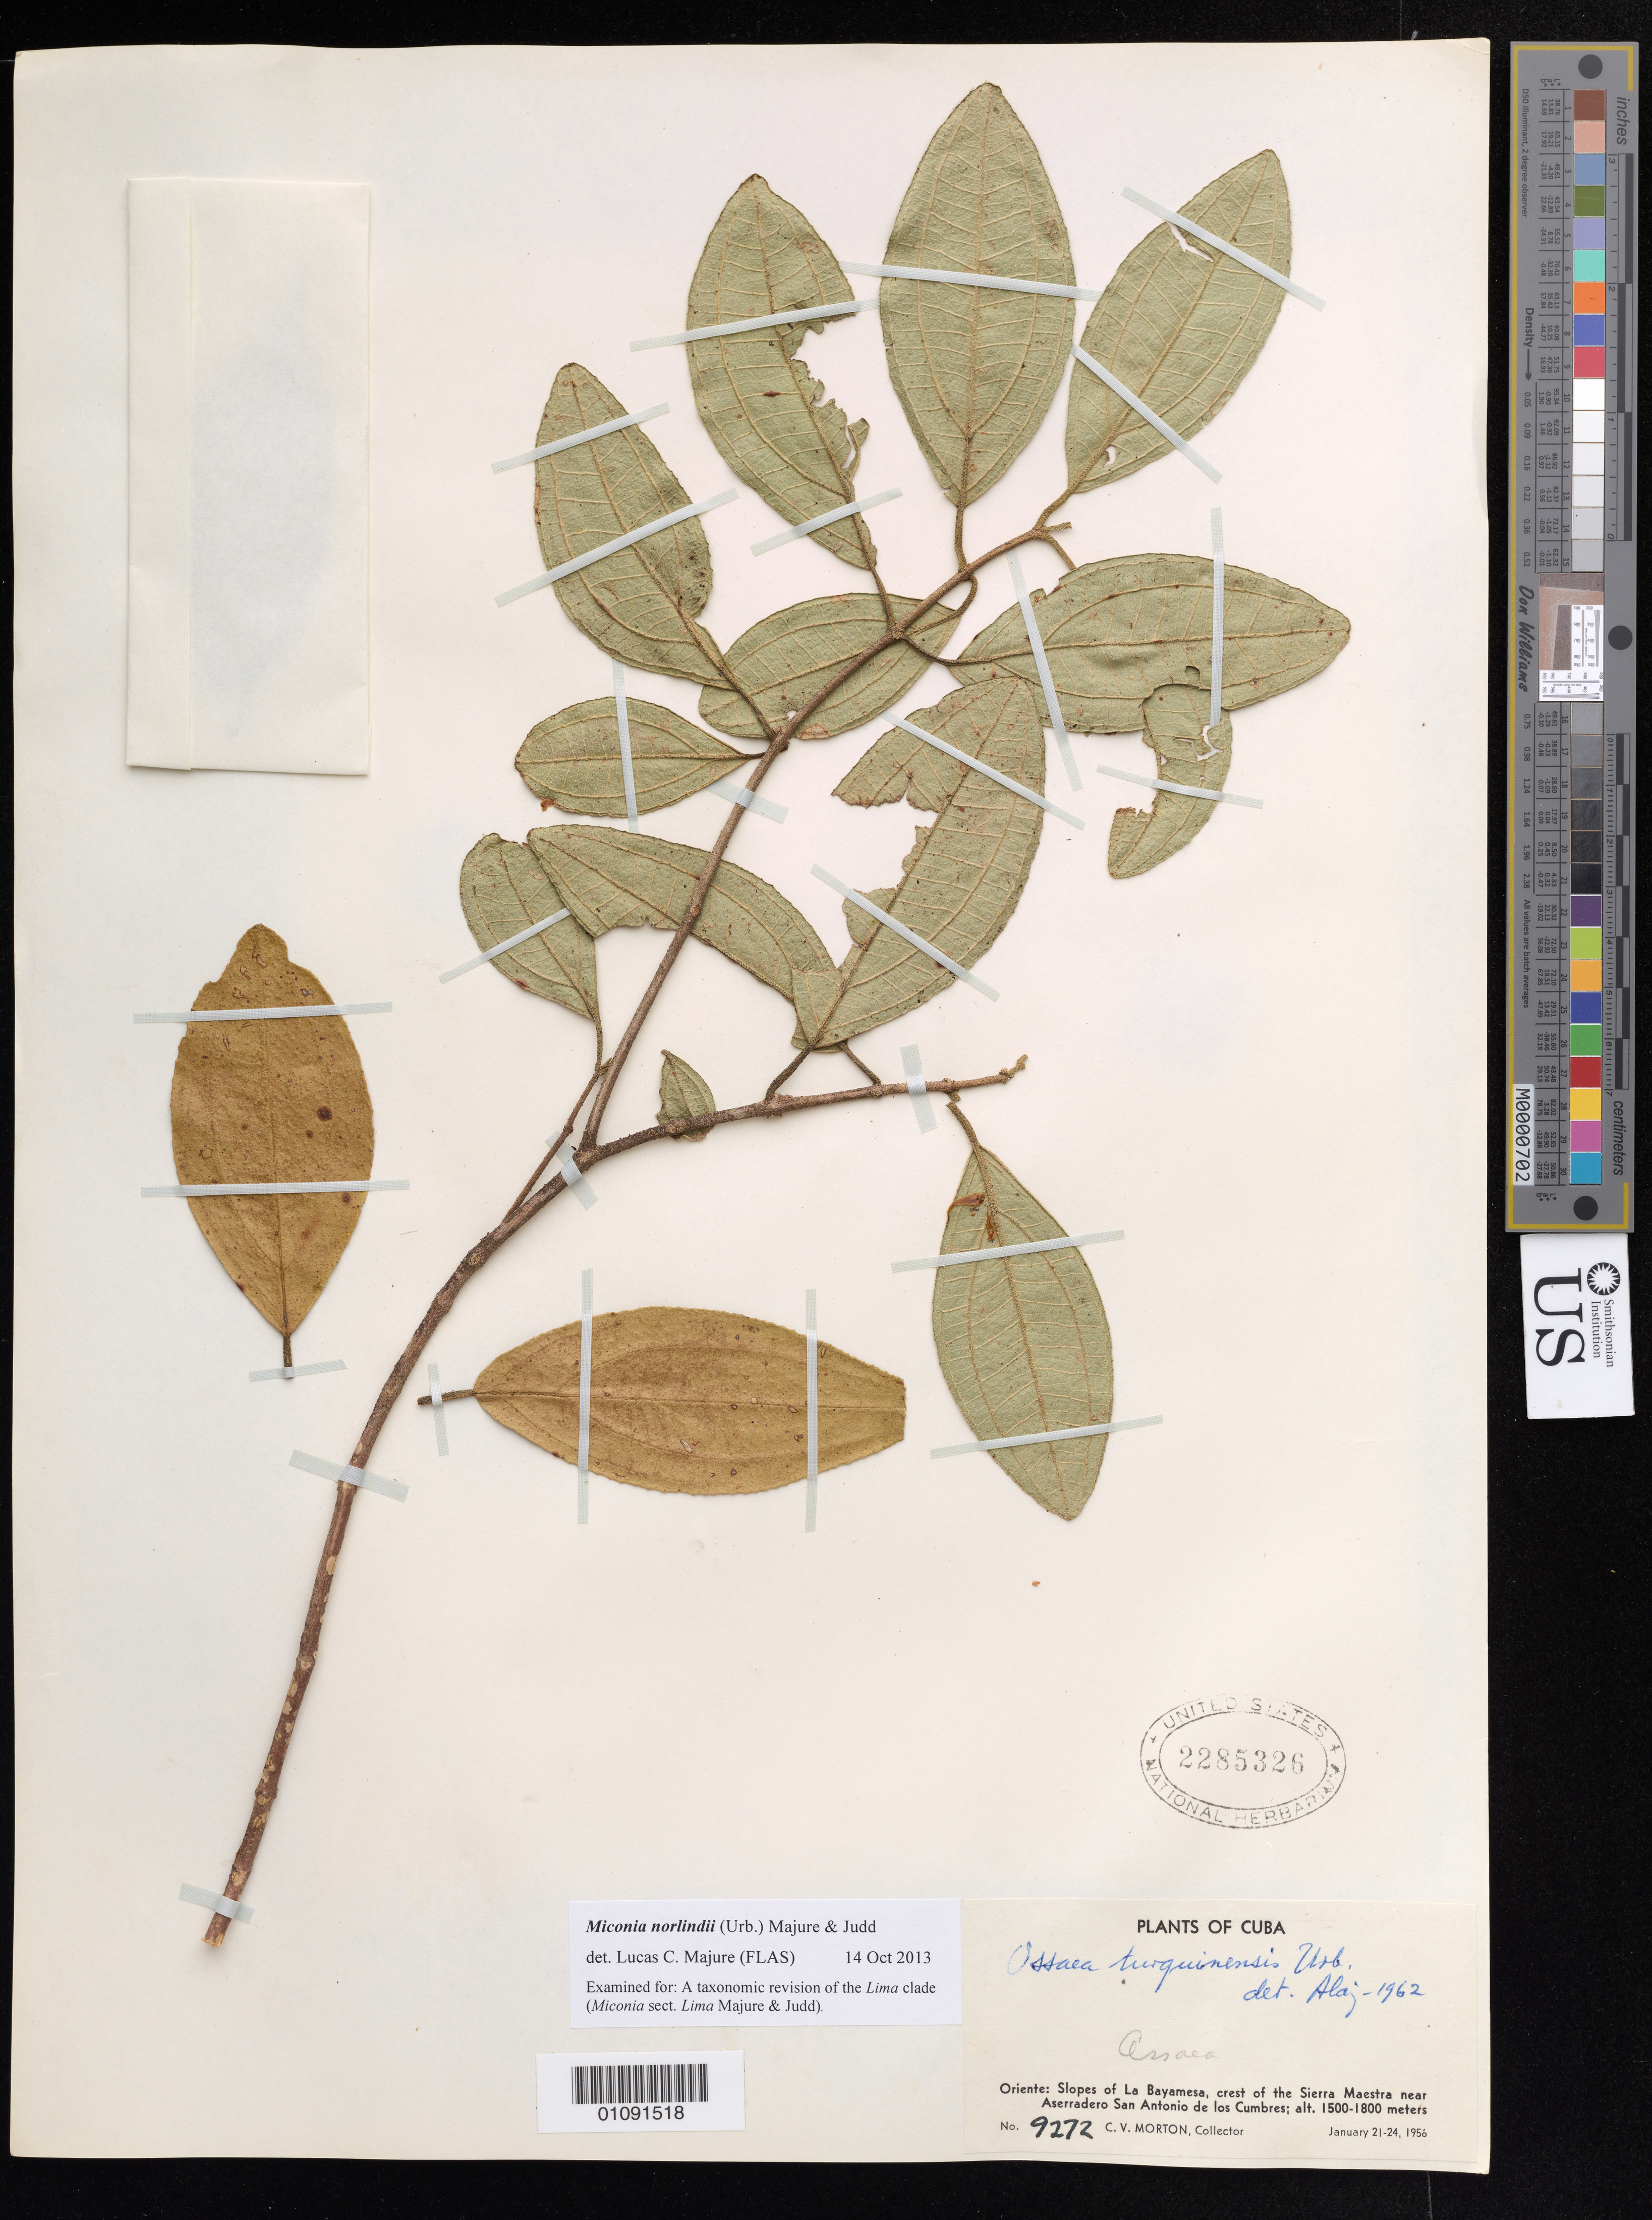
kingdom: Plantae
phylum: Tracheophyta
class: Magnoliopsida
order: Myrtales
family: Melastomataceae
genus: Miconia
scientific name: Miconia norlindii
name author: (Urb.) Majure & Judd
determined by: Majure, Lucas C., (FLAS), University of Florida (UNITED STATES)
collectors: C. V. Morton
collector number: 9272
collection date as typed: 21 Jan 1956 to 24 Jan 1956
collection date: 1956-01-21/1956-01-24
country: Cuba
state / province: Oriente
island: Cuba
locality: Slopes of La Bayamesa, crest of the Sierra Maestra near Aserradero San Antonion de los Cumbres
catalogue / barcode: US 2285326